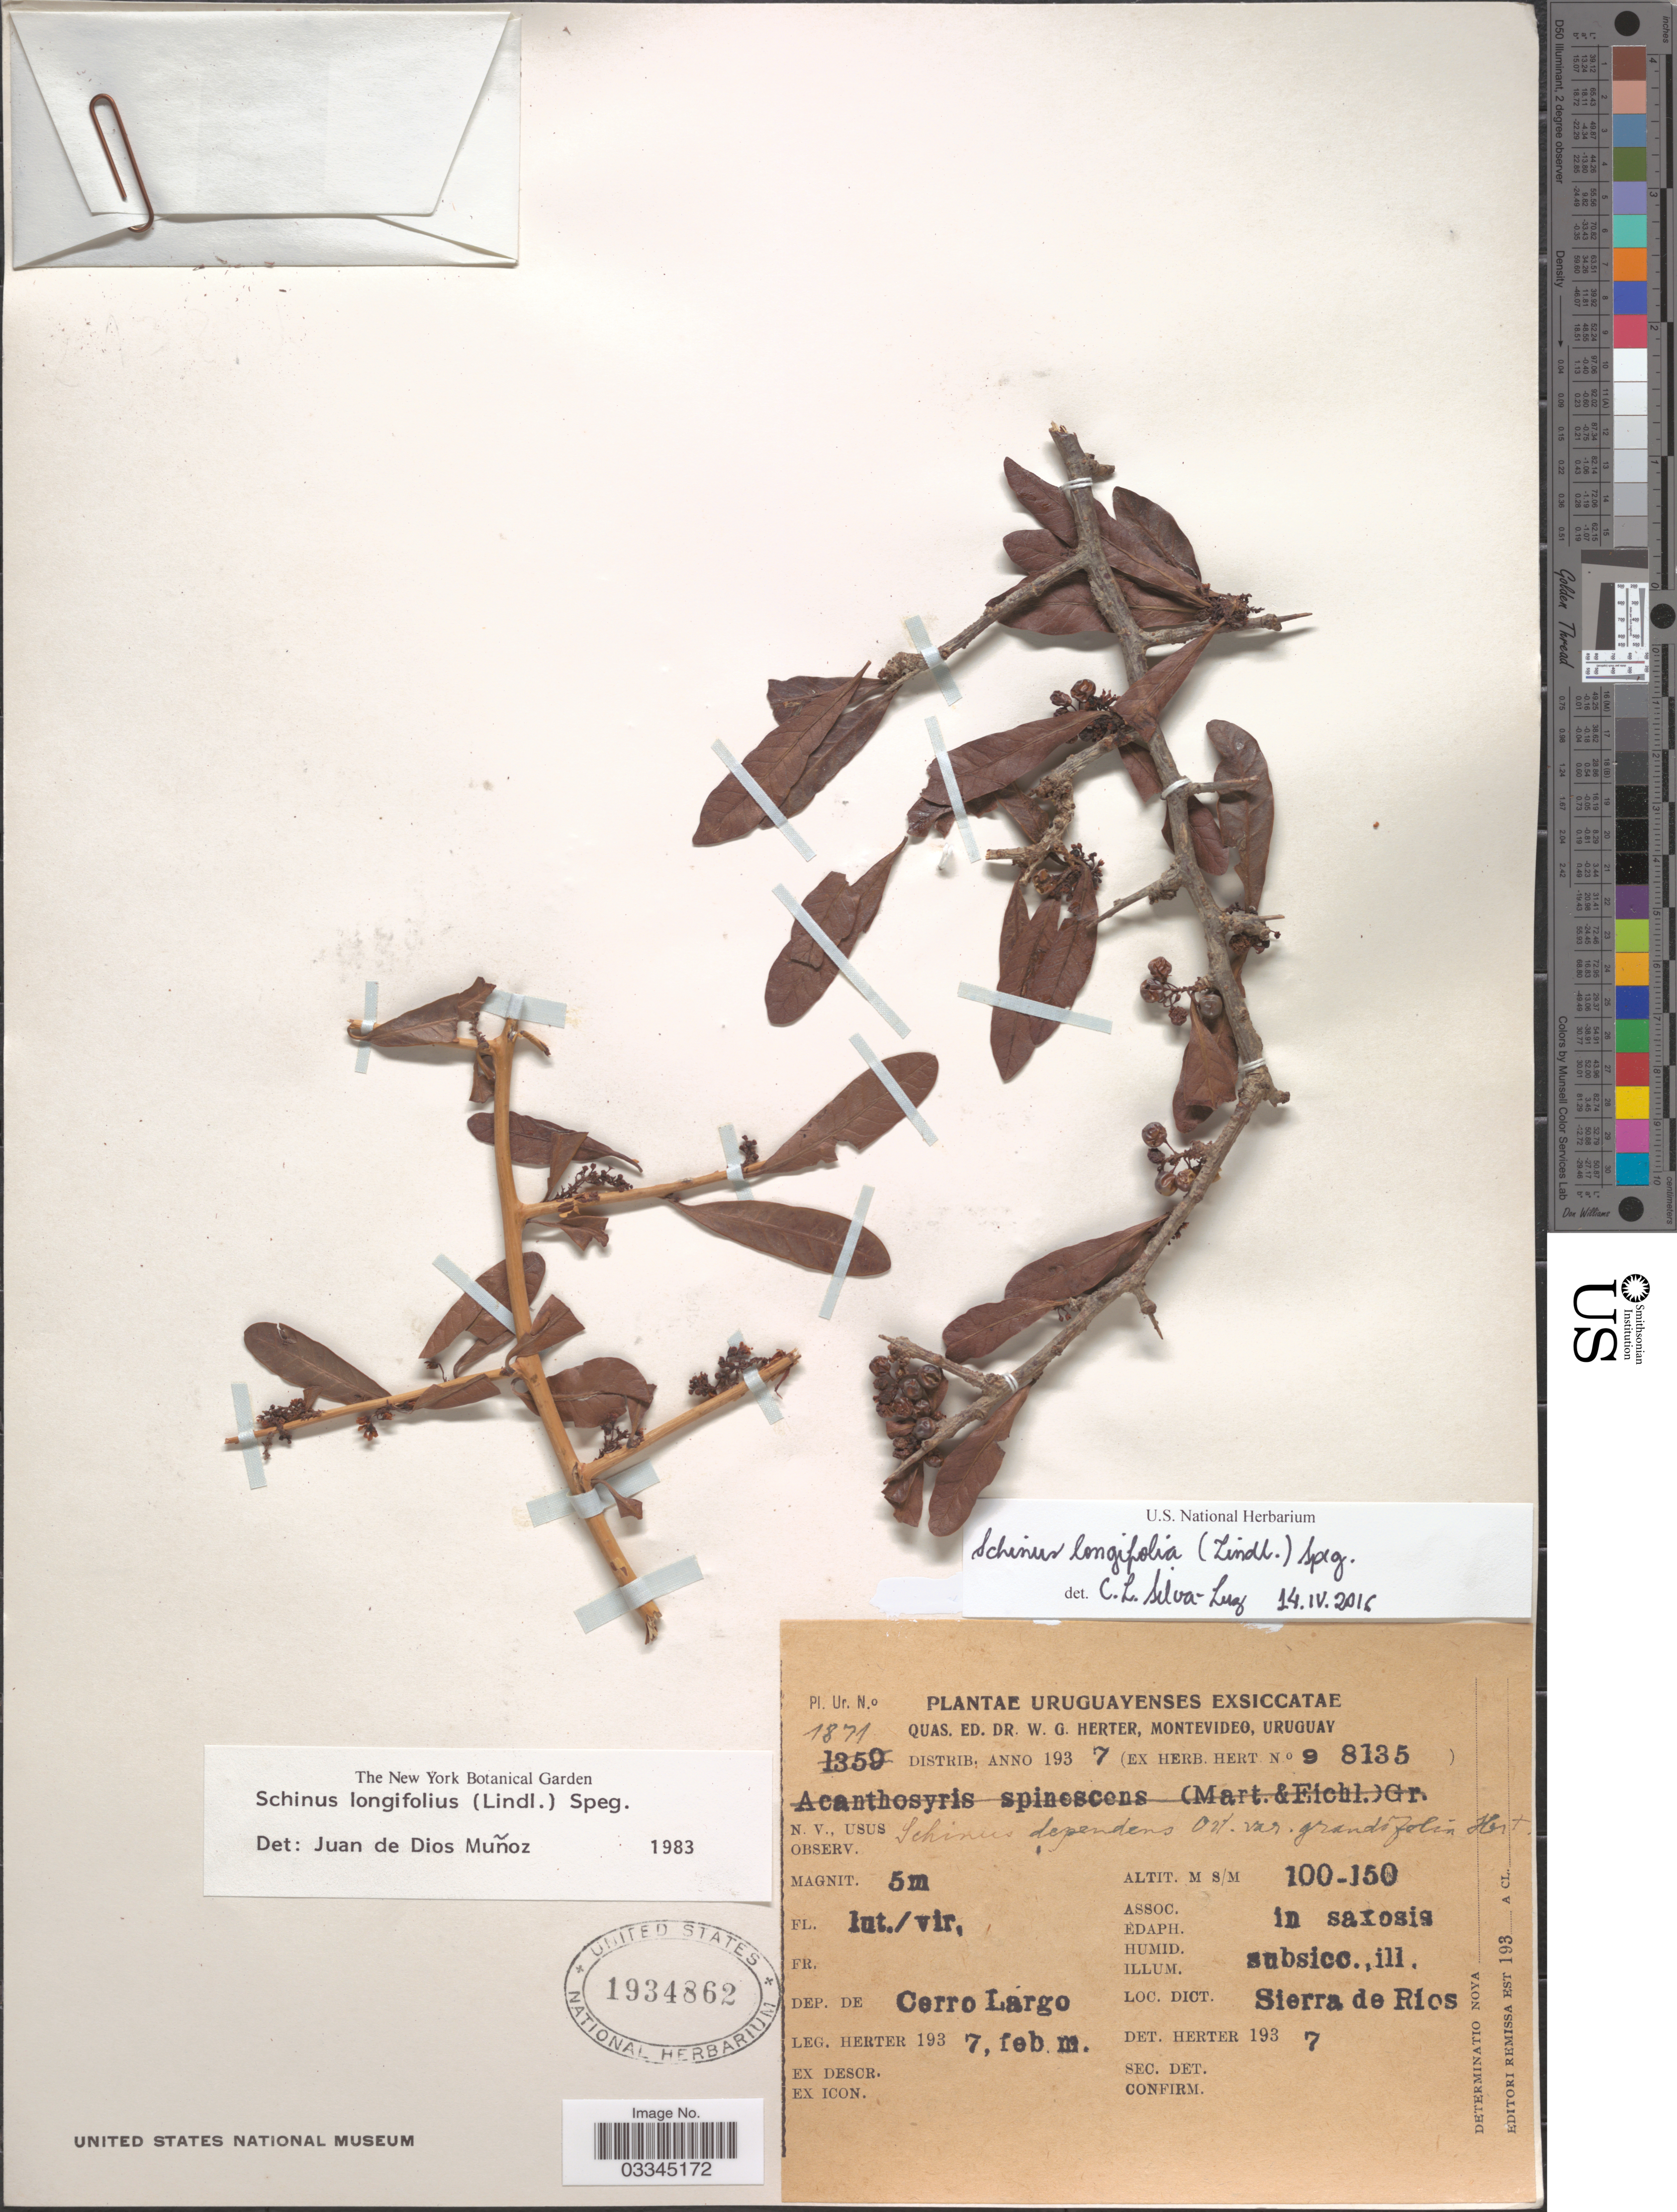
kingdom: Plantae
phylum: Tracheophyta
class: Magnoliopsida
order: Sapindales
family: Anacardiaceae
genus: Schinus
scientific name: Schinus longifolia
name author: (Lindl.) Speg.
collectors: W. G. Herter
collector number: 1871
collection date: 1937-02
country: Uruguay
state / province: Cerro Largo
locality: Dep. de Cerro Largo, Sierra de Ríos.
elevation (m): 100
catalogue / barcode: US 1934862